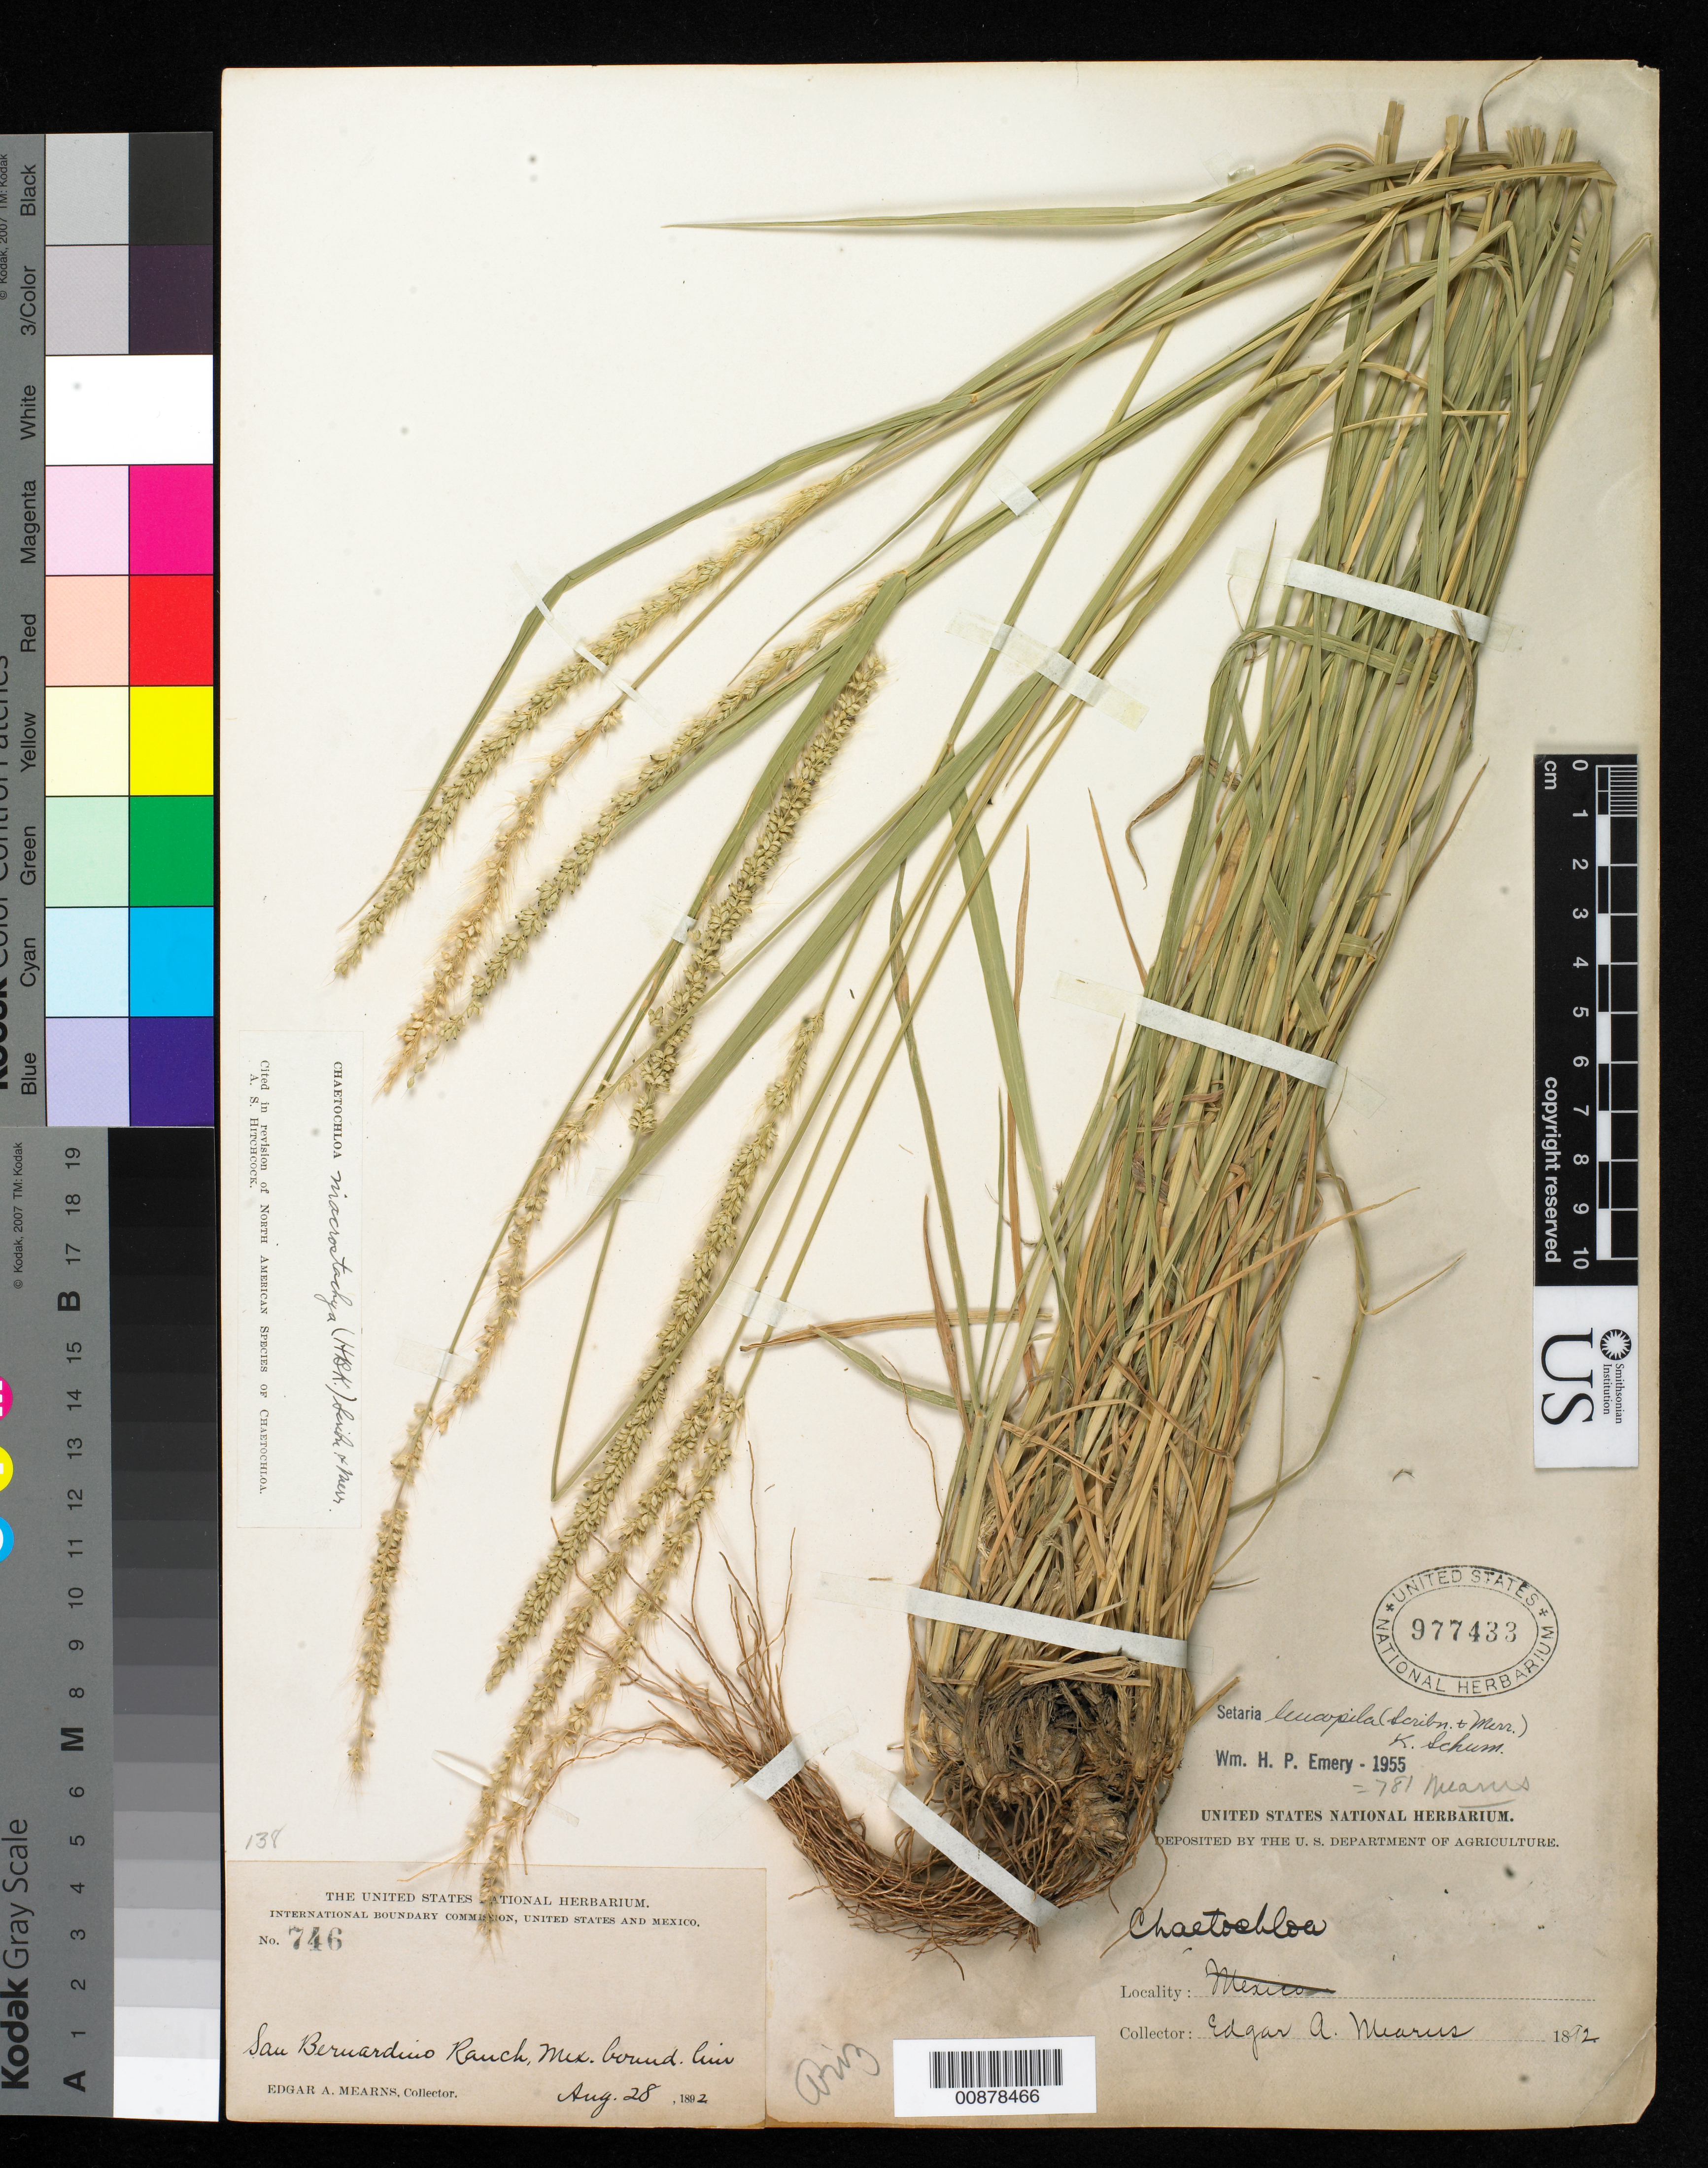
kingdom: Plantae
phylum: Tracheophyta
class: Liliopsida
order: Poales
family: Poaceae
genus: Setaria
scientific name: Setaria leucopila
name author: (Scribn. & Merr.) K. Schum.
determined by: Emery, H. B.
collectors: E. A. Mearns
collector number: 746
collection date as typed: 28 Aug 1892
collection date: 1892-08-28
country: United States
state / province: Arizona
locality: San Bernardino Ranch, Mexican Boundary Line.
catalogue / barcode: US 977433